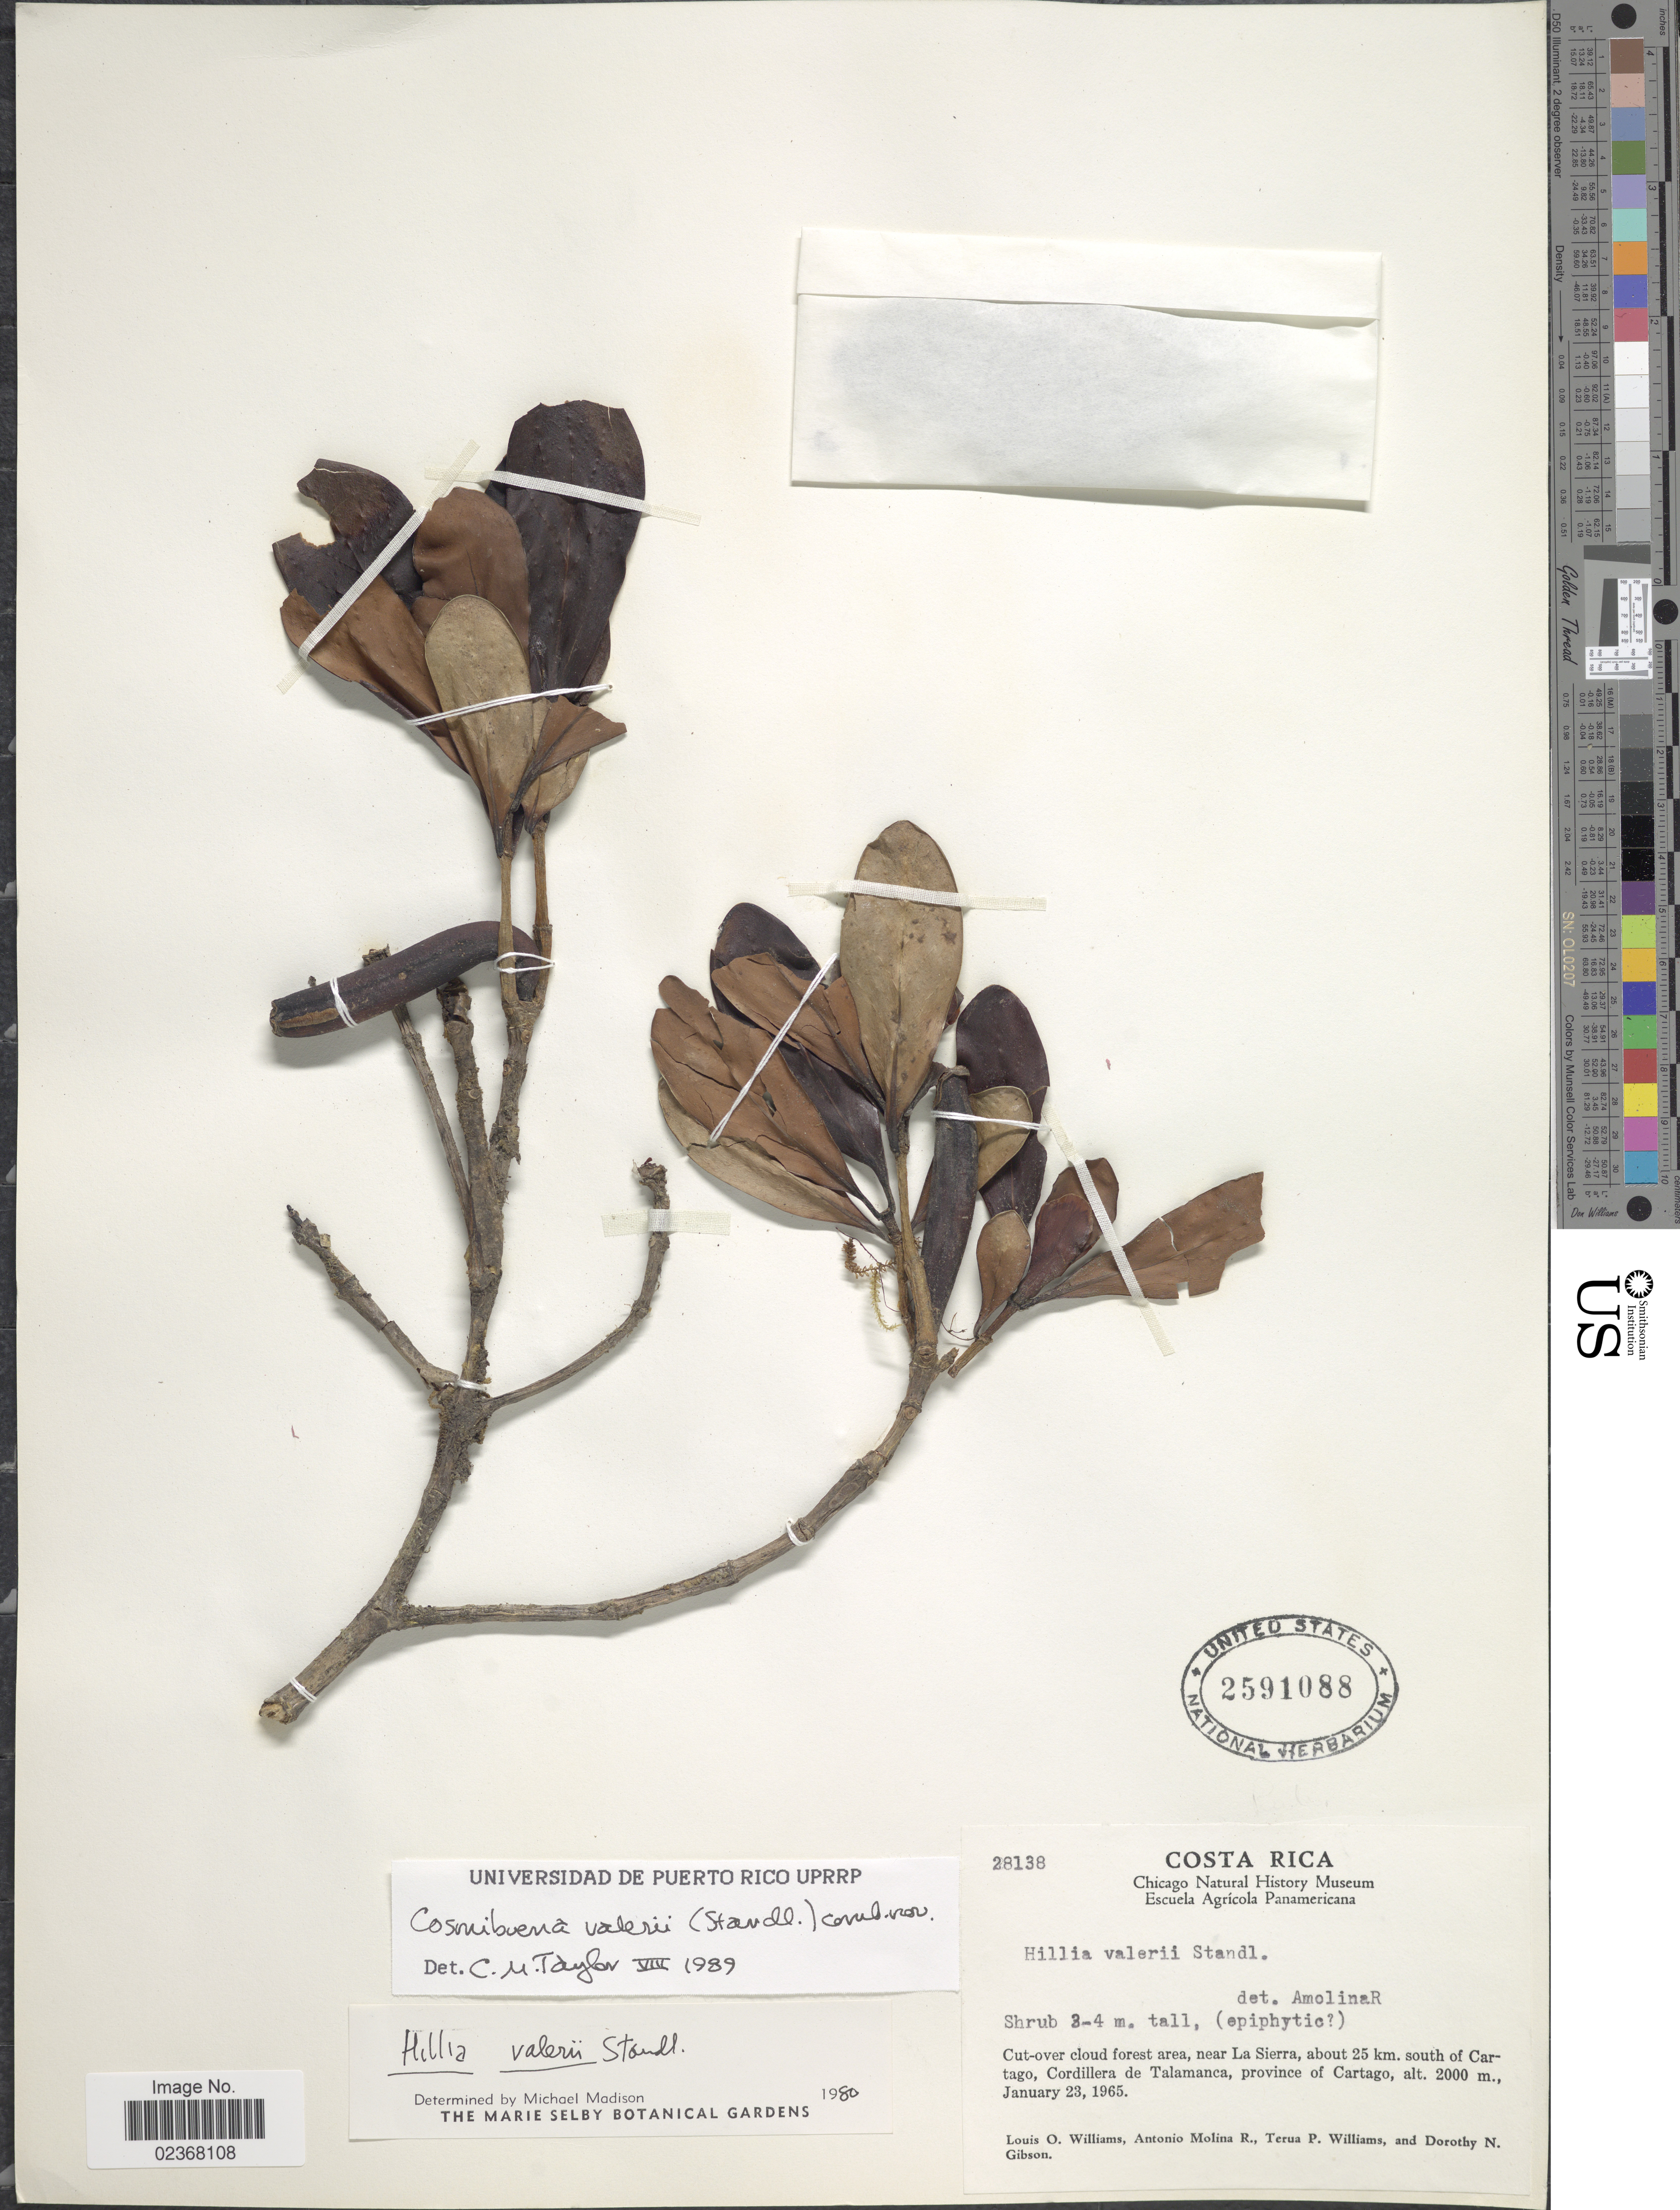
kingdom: Plantae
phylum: Tracheophyta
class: Magnoliopsida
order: Gentianales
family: Rubiaceae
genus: Cosmibuena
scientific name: Cosmibuena valerioi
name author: (Standl.) C.M. Taylor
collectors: L. O. Williams, A. Molina R., T. P. Williams & D. N. Gibson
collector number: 28138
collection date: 1965-01-23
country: Costa Rica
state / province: Cartago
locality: Cut-over cloud forest area, near La Sierra, about 25 km. south of Cartago, Cordillera de Talamanca, province of Cartago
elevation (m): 2000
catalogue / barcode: US 2591088